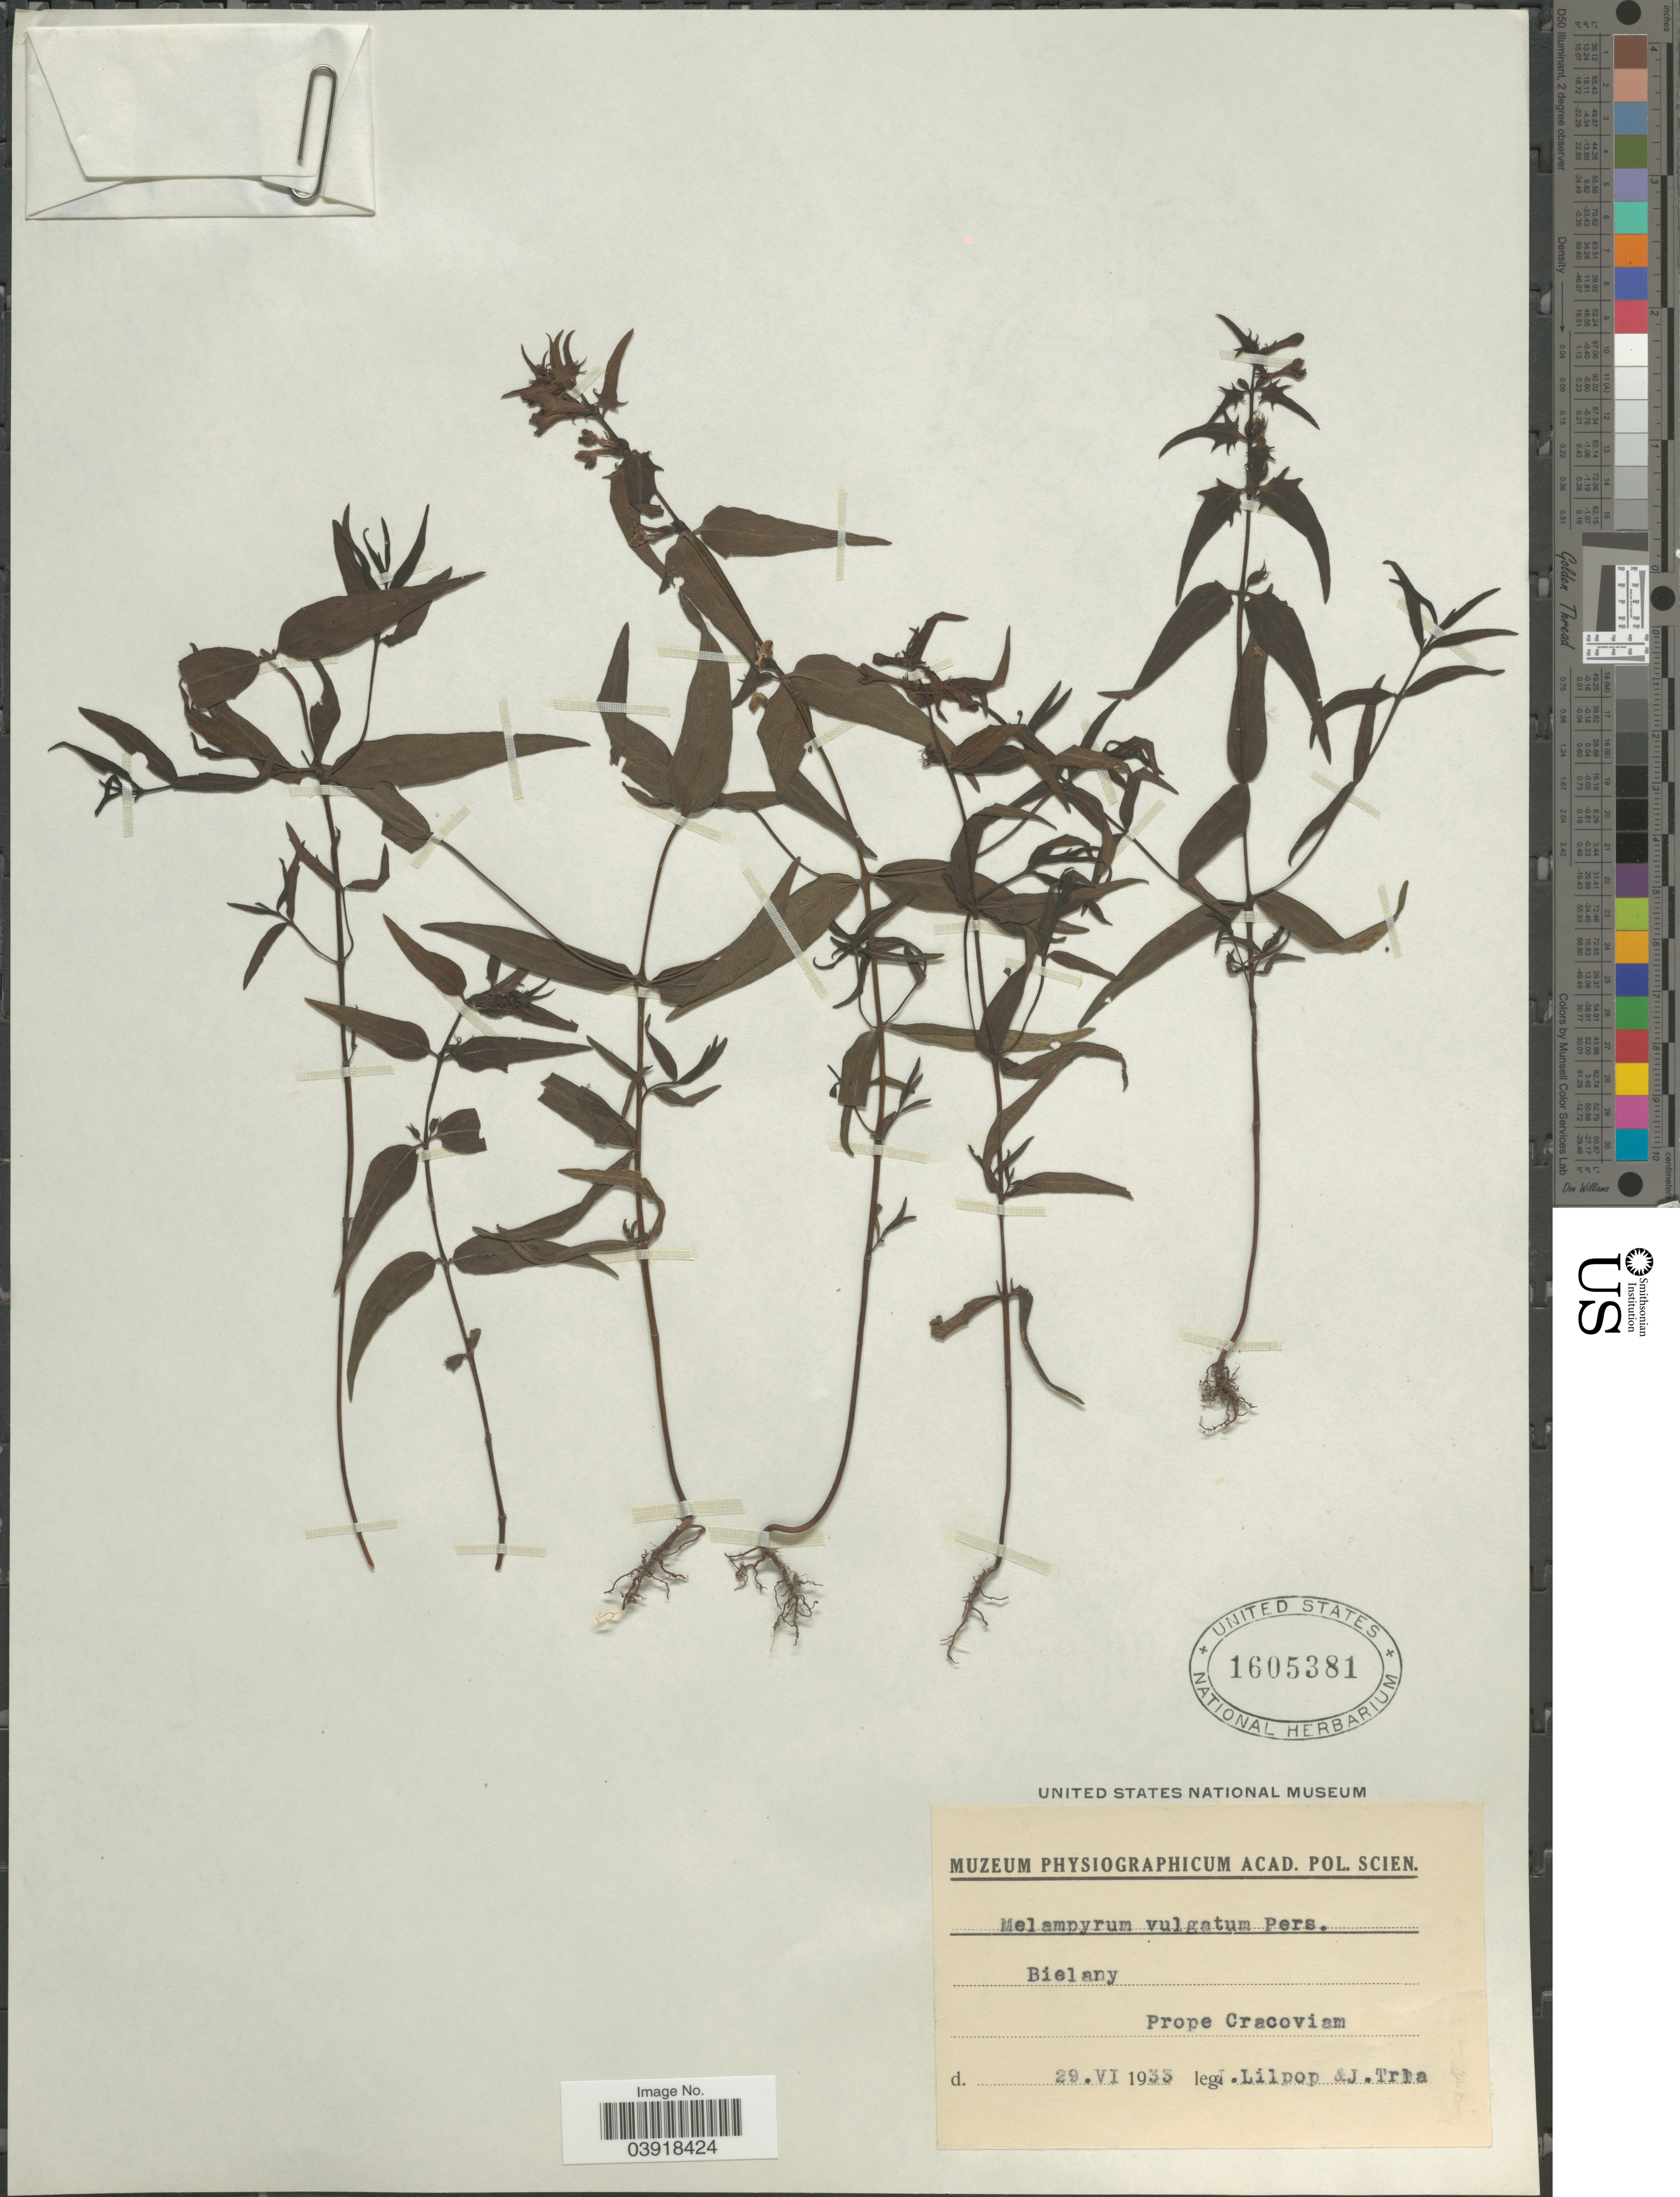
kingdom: Plantae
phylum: Tracheophyta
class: Magnoliopsida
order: Lamiales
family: Orobanchaceae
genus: Melampyrum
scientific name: Melampyrum subalpinum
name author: (Jur.) A. Kern.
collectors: J. Lilpop & J. Trela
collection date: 1933-06-29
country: Poland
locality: Bielany. Prope Cracoviam.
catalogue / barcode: US 1605381